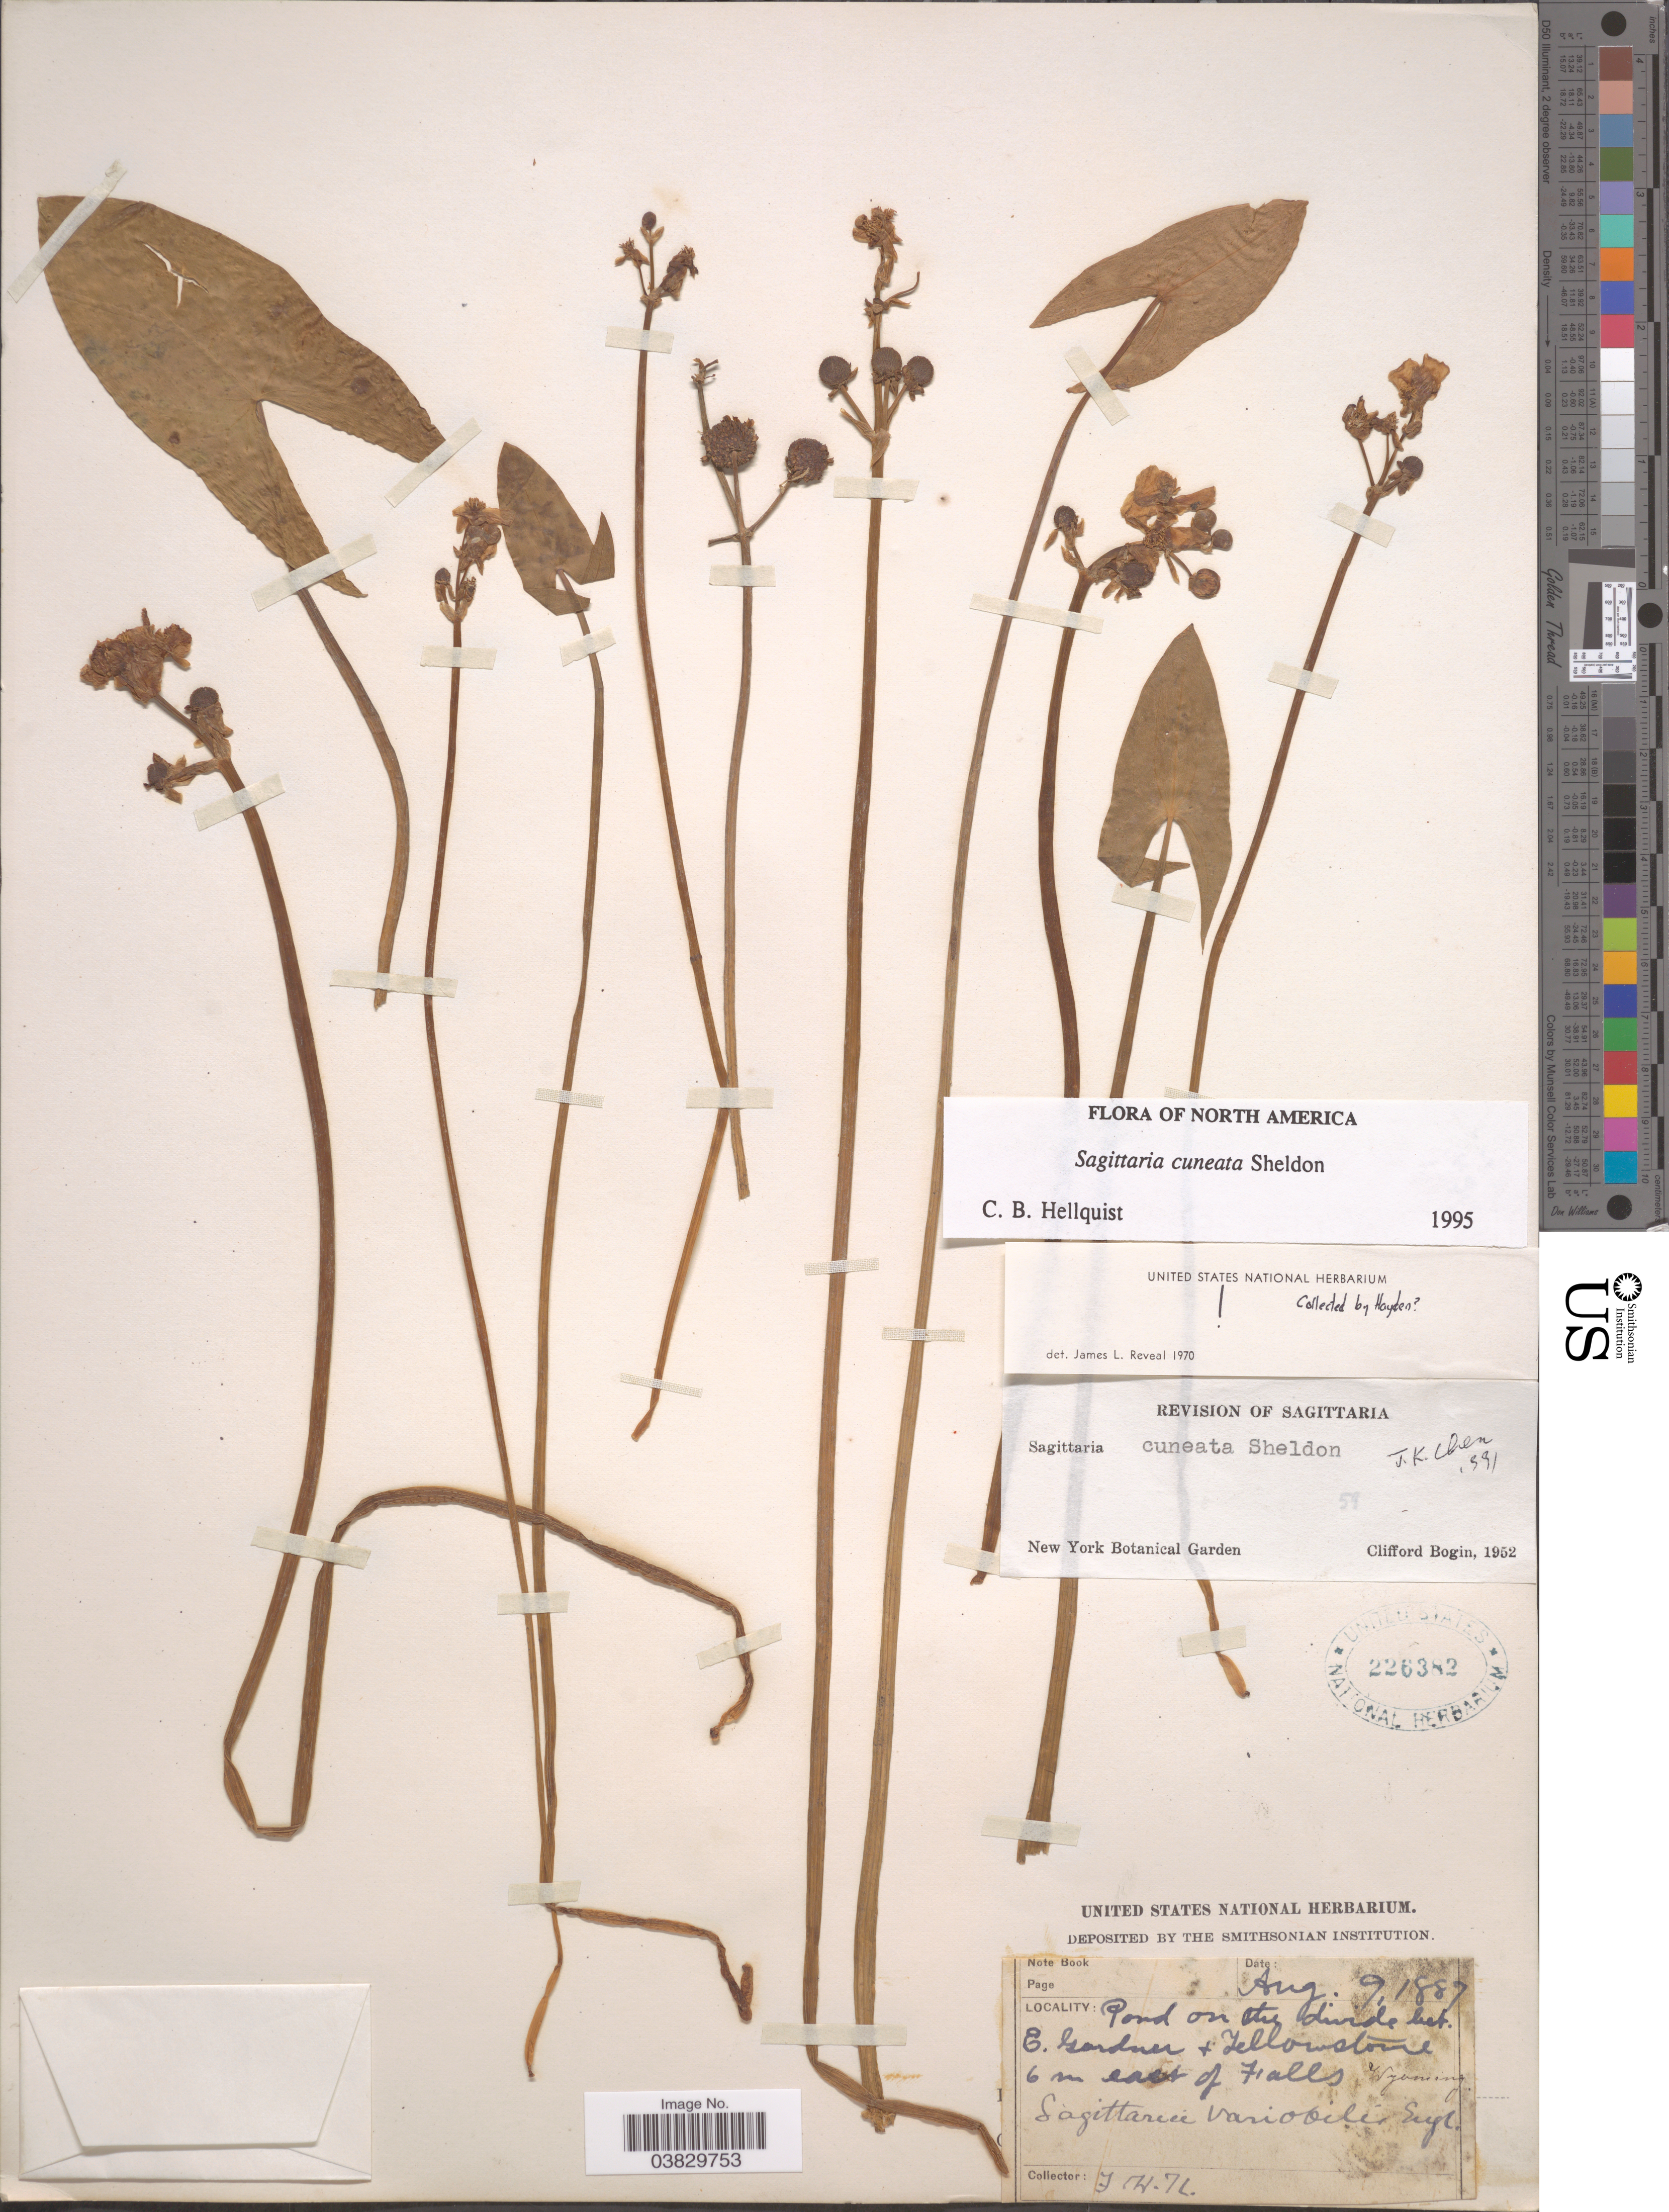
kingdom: Plantae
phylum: Tracheophyta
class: Liliopsida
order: Alismatales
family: Alismataceae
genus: Sagittaria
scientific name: Sagittaria cuneata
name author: E. Sheld.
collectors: J. W. H.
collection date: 1887-08-09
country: United States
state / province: Wyoming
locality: Pond on the divide bot. E. Garden + Yellowstone 6 m east of Falls.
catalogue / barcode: US 226382